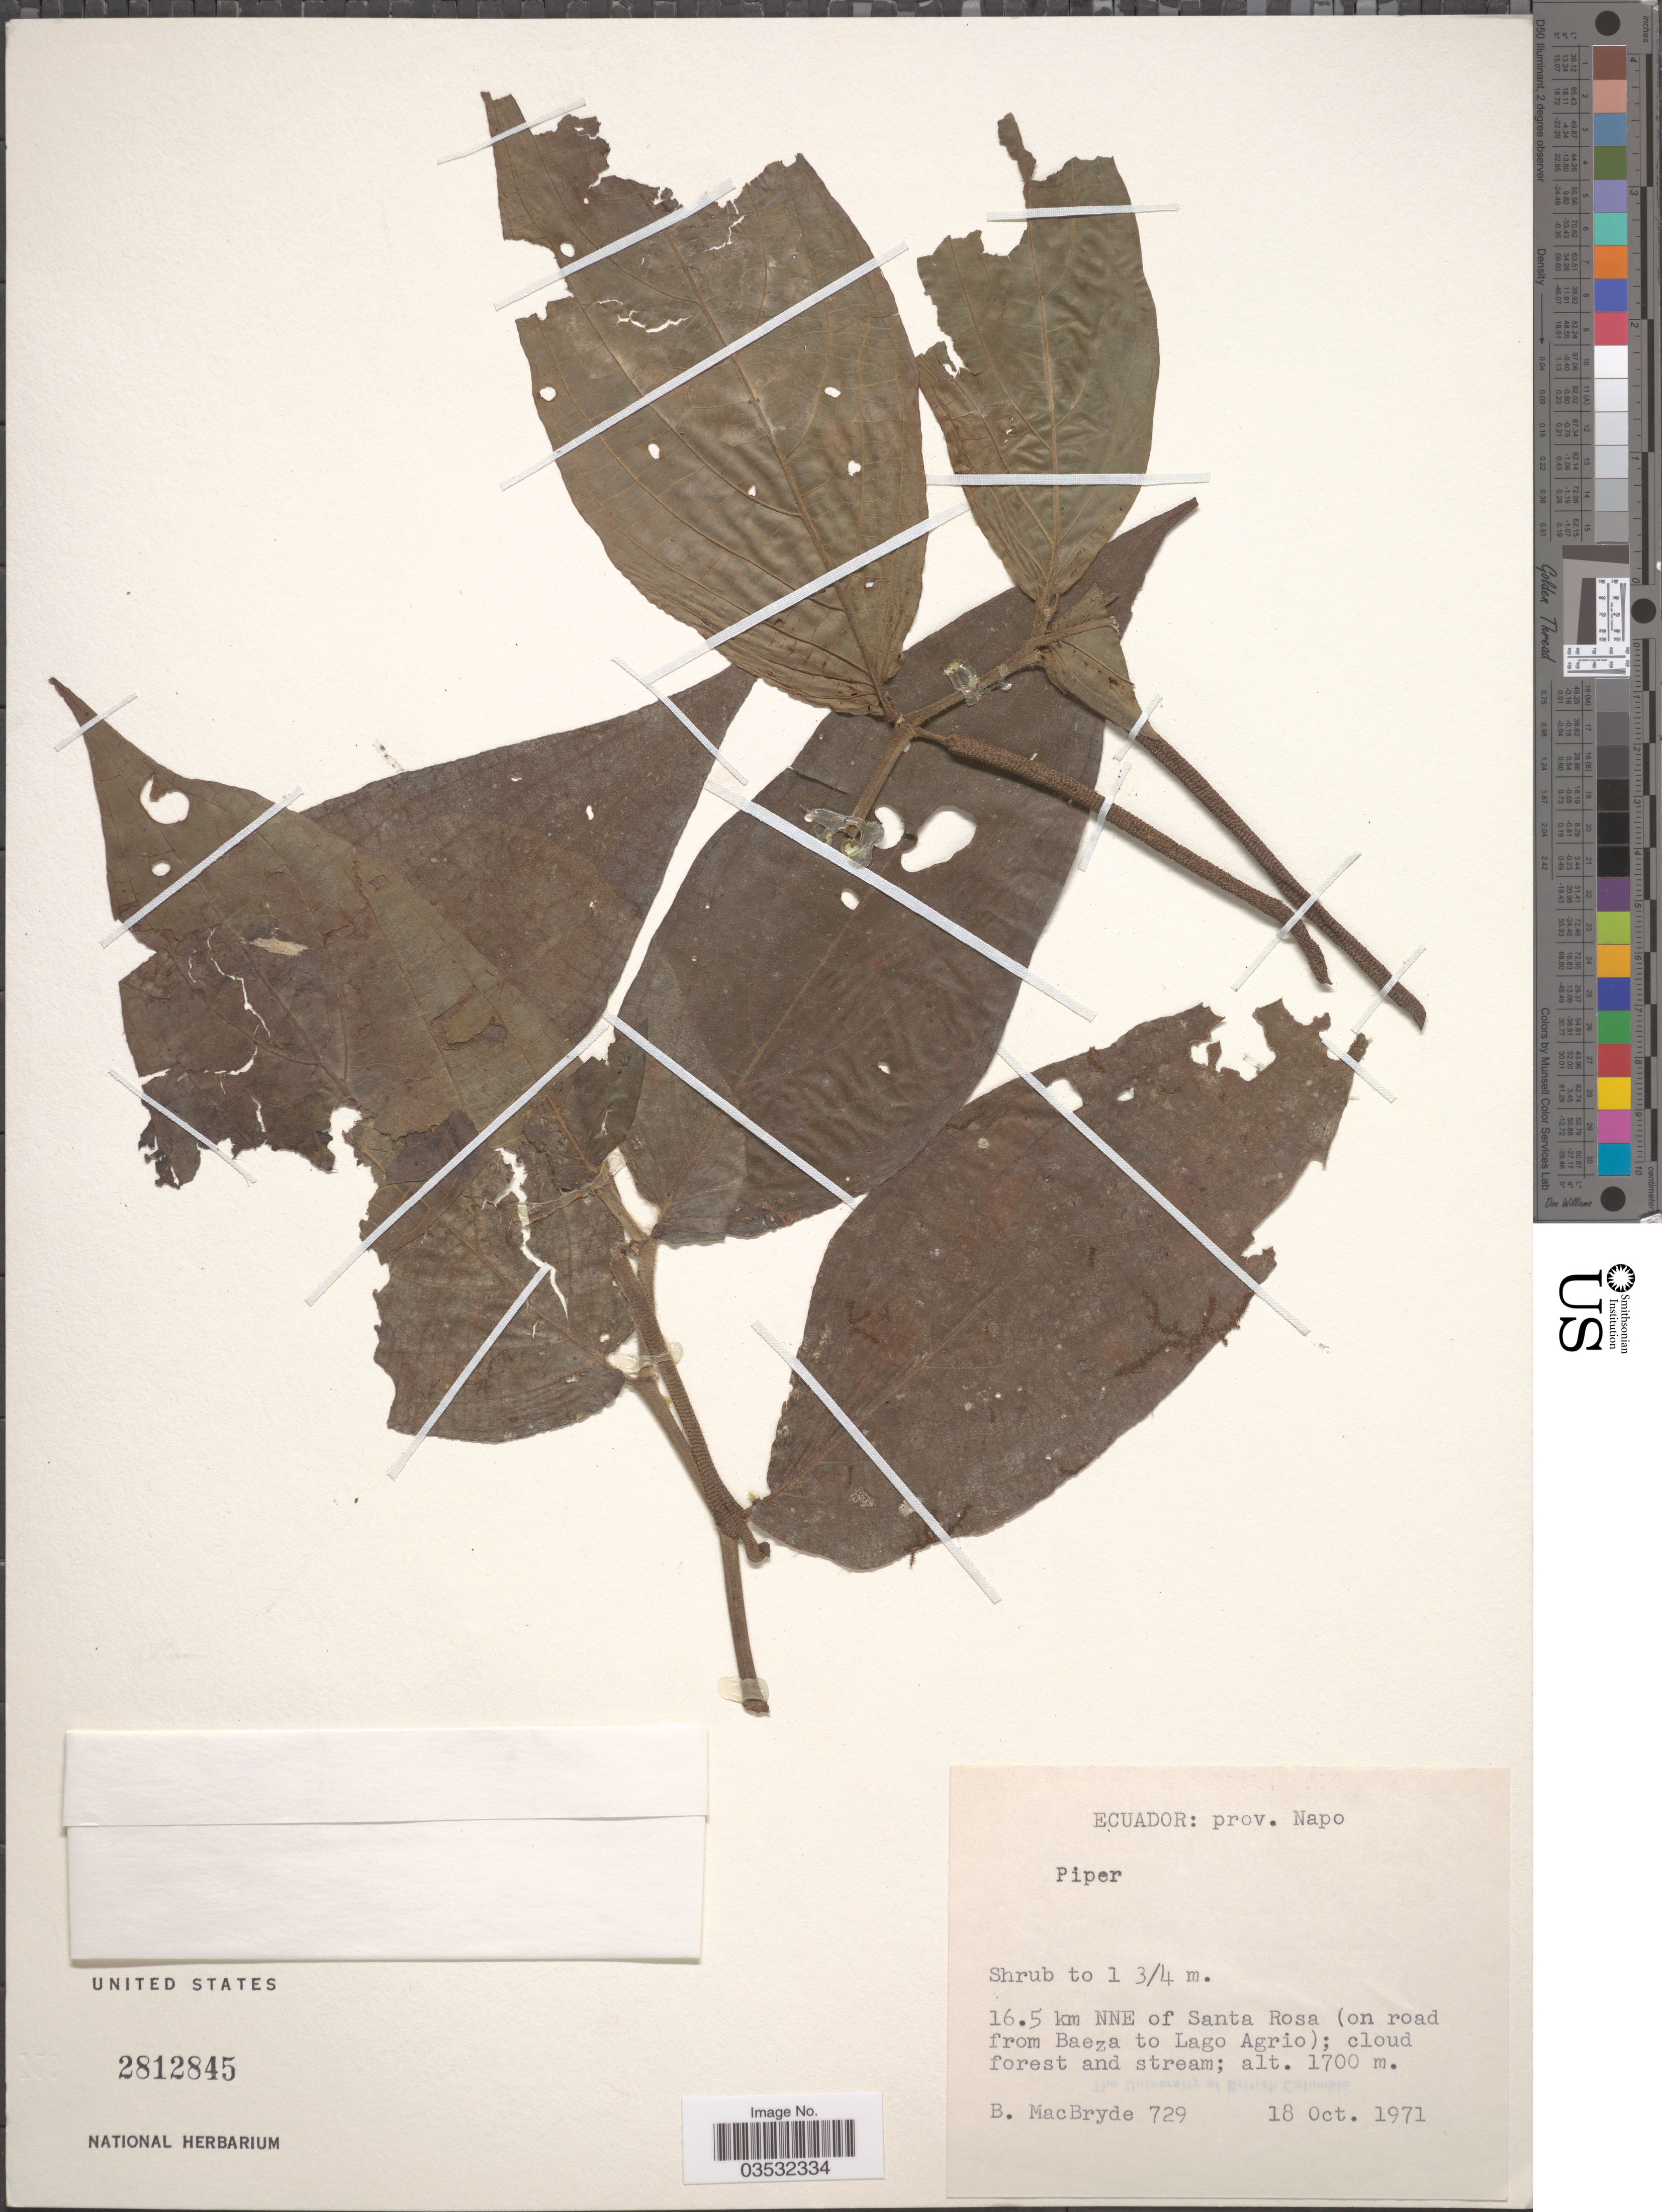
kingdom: Plantae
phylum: Tracheophyta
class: Magnoliopsida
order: Piperales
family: Piperaceae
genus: Piper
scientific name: Piper sp.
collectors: B. MacBryde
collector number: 729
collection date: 1971-10-18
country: Ecuador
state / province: Napo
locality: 16.5 km NNE of Santa Rosa (on road from Baeza to Lago Agrio); cloud forest and stream.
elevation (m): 1700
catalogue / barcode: US 2812845